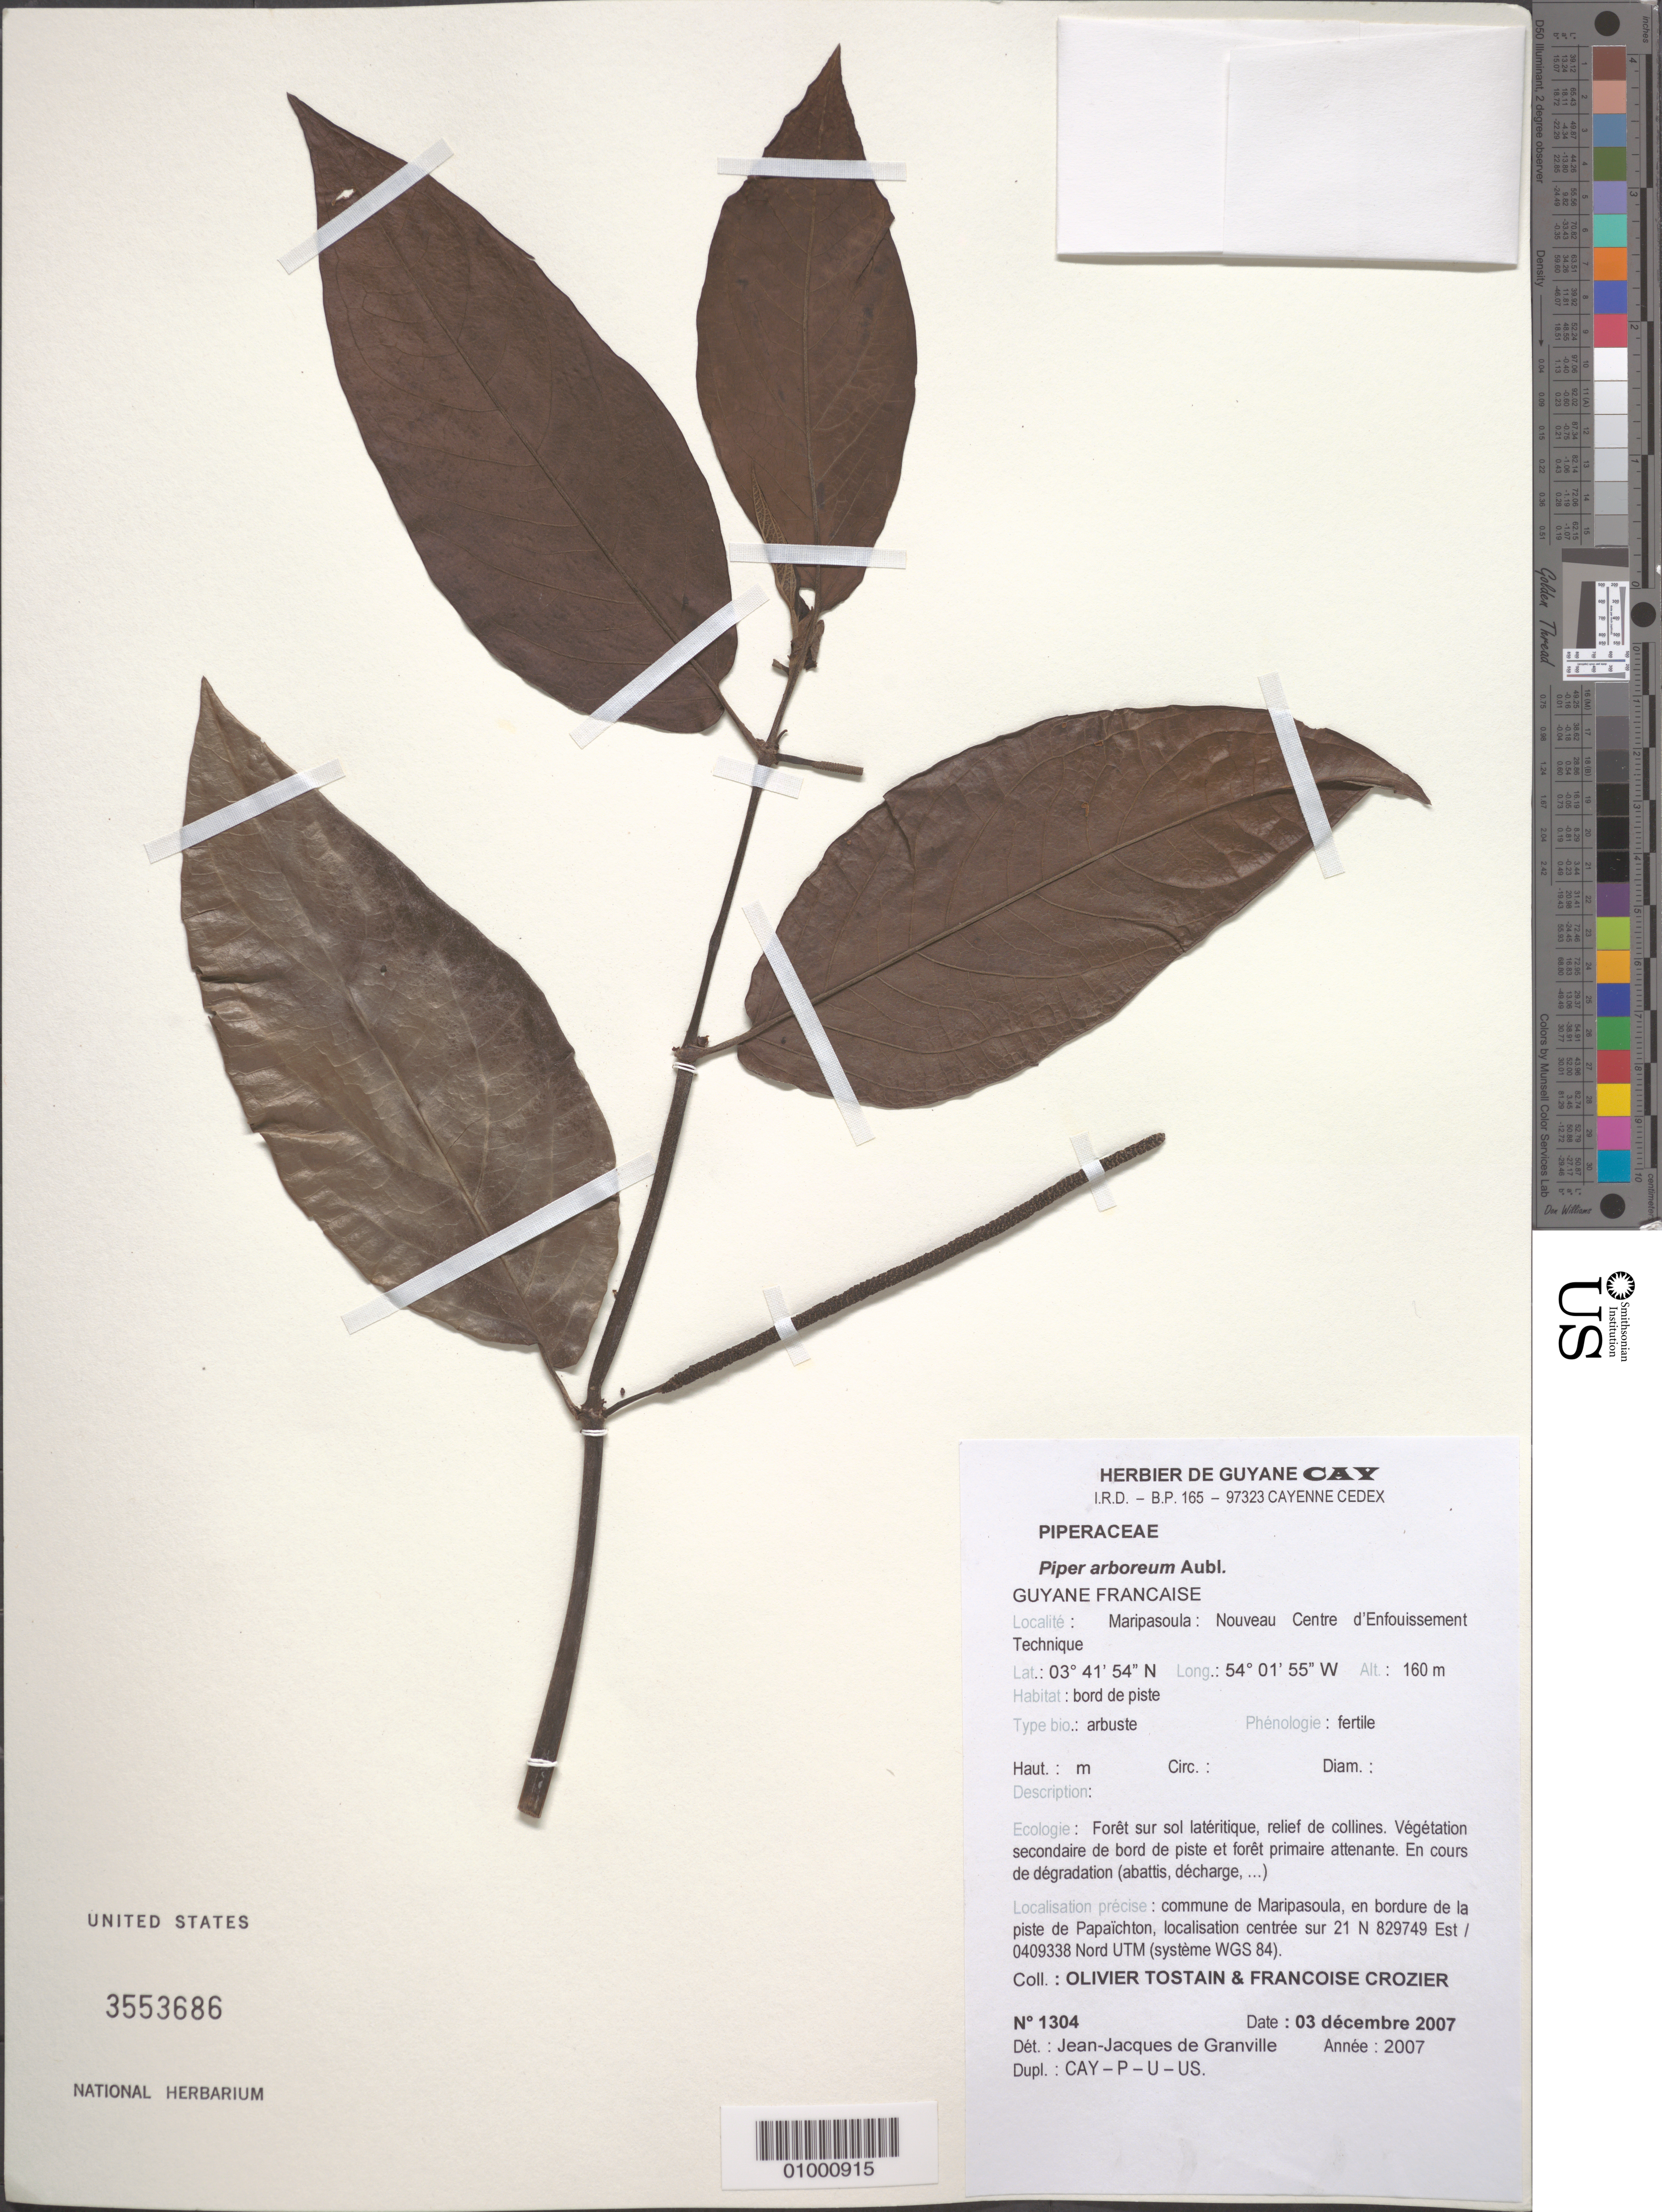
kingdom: Plantae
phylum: Tracheophyta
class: Magnoliopsida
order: Piperales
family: Piperaceae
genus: Piper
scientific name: Piper arboreum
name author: Aubl.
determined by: Granville, J. J. de, (CAY), Institut de Recherche pour le Developpement (IRD) (FRENCH GUIANA)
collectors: O. Tostain & F. Crozier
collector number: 1304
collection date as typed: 3-Dec-07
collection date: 2007-12-03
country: French Guiana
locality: Maripasoula: Noveau Centre d'Enfouissement Technique; en bordure de la piste de Papaichton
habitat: Foret sur sol lateritique, relief de collines. Veg secondaire de bord de piste et foret primaire attente. En cours de degredation (abattis, decharge)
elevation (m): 160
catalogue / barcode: US 3553686